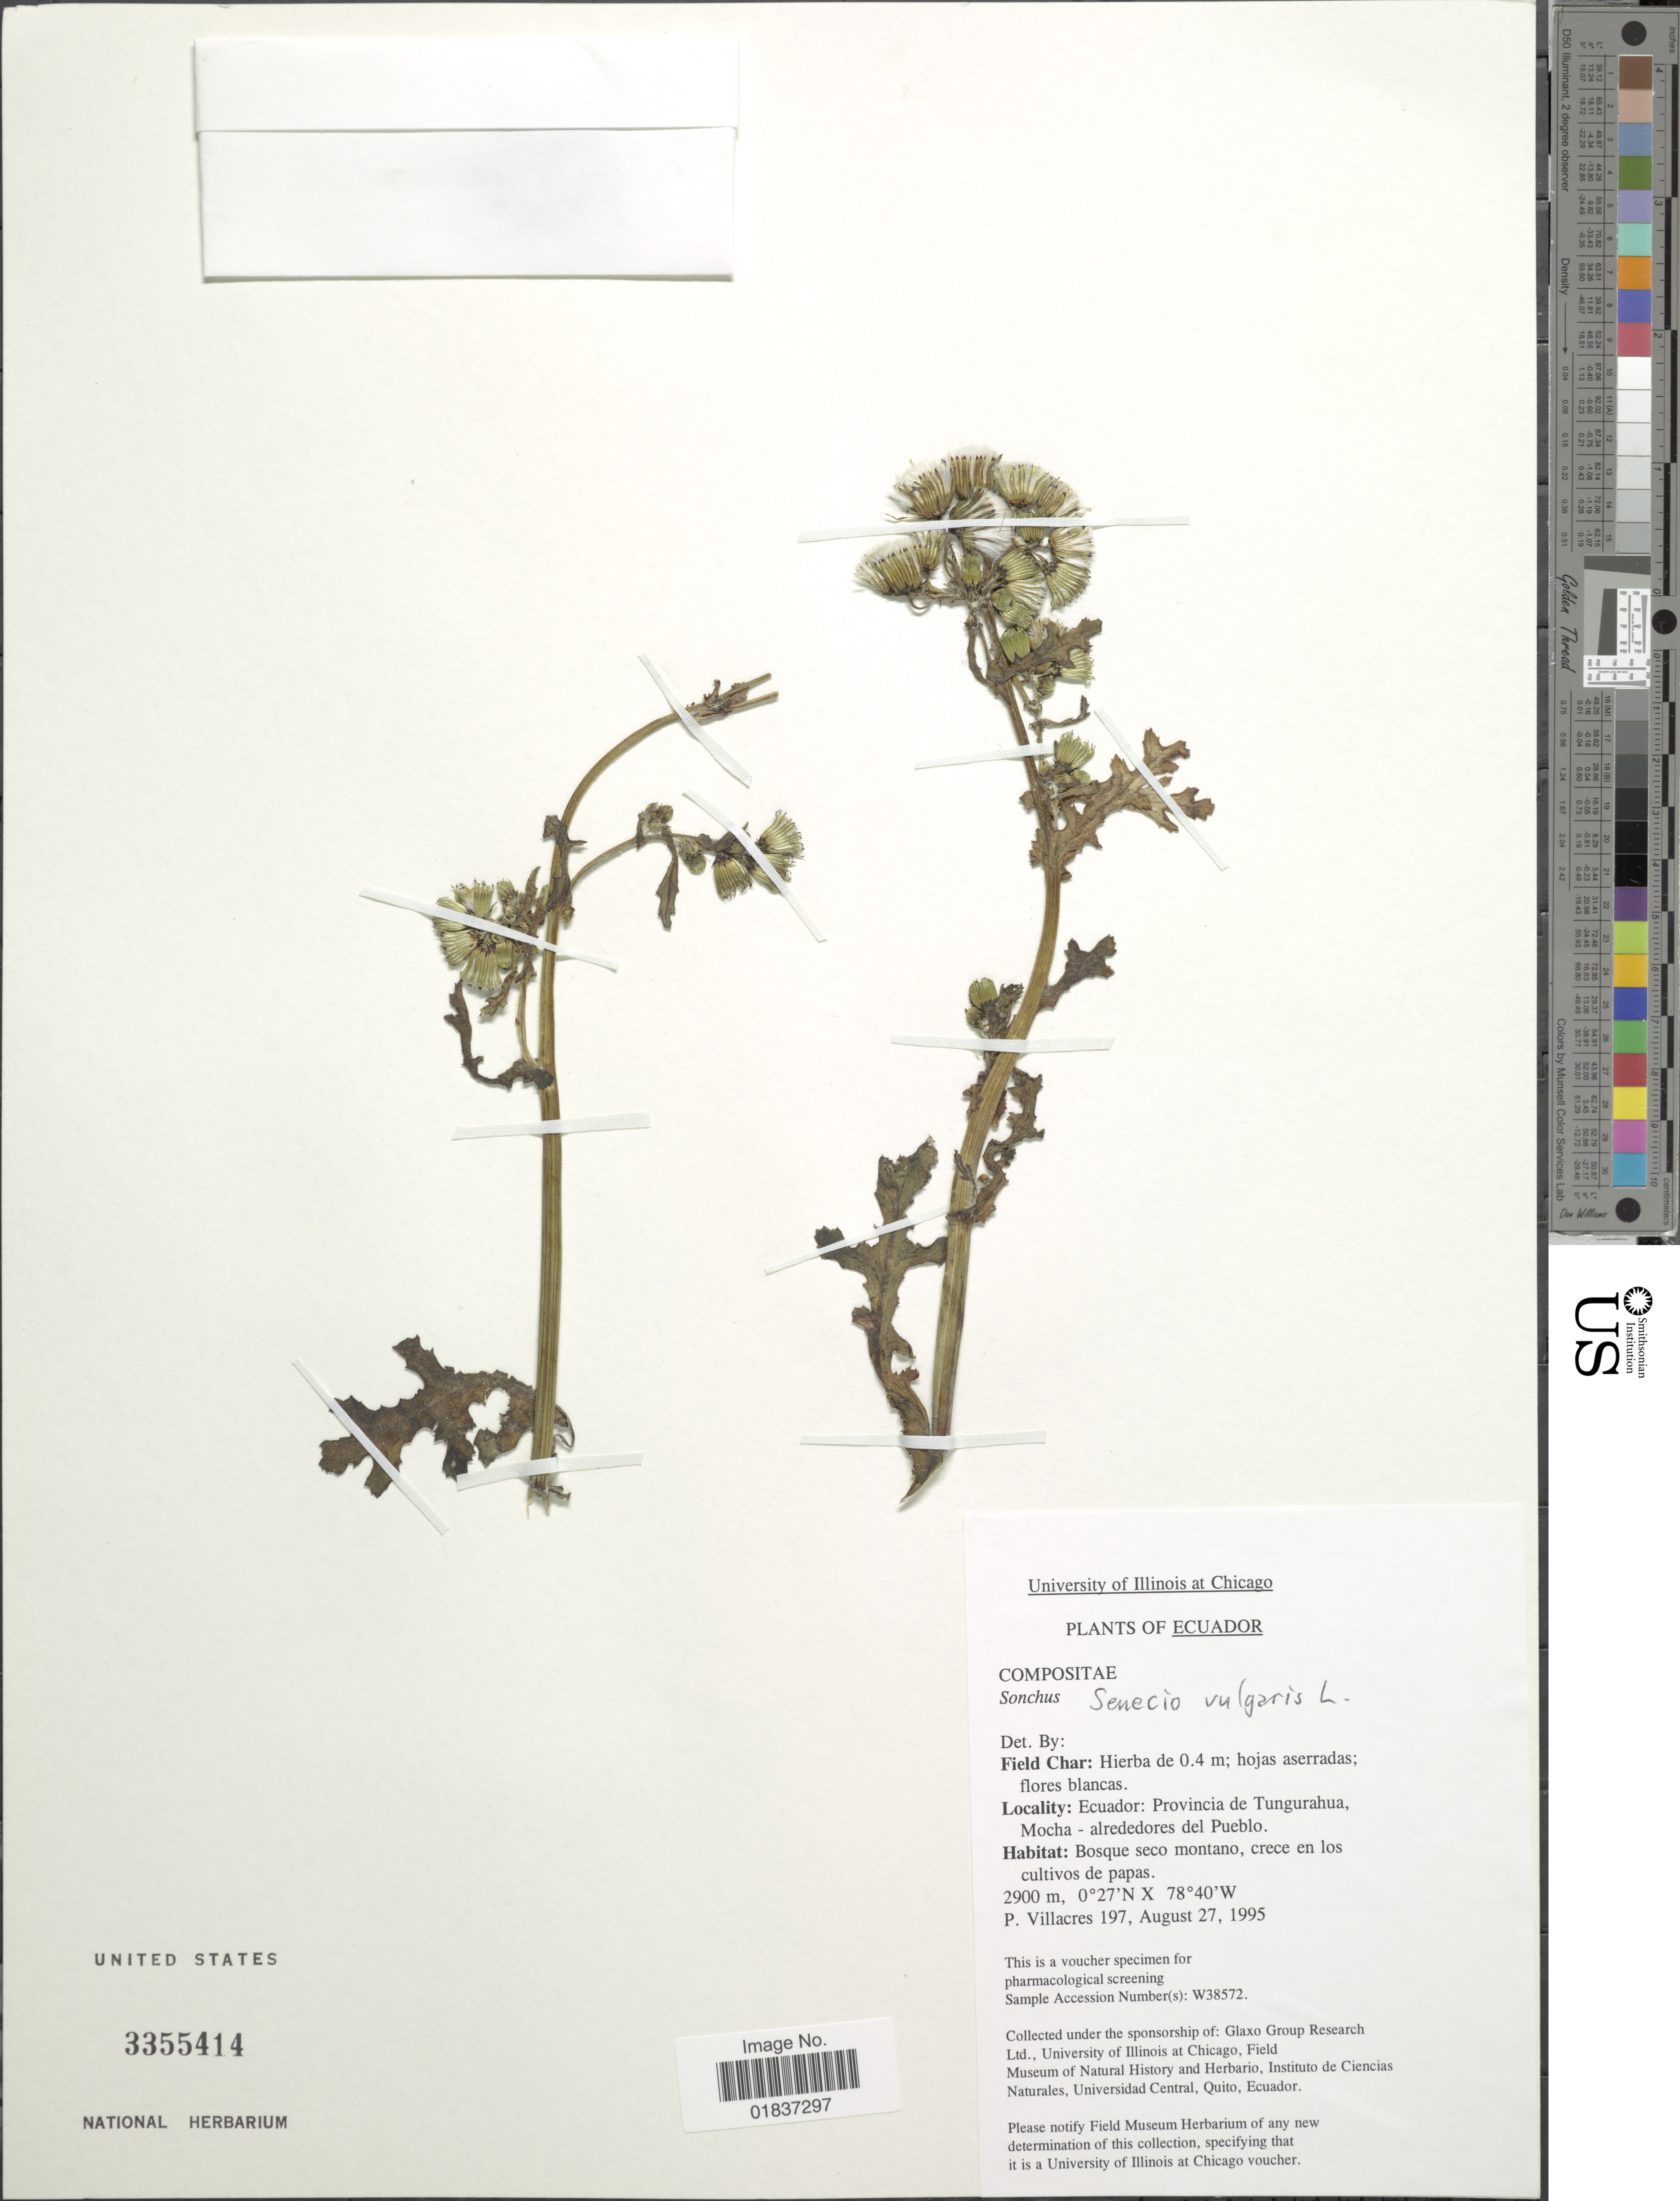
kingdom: Plantae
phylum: Tracheophyta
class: Magnoliopsida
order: Asterales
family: Asteraceae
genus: Senecio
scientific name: Senecio vulgaris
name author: L.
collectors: P. Villacres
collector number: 197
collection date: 1995-08-27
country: Ecuador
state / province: Tungurahua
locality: Provincia de Tungurahua, Mocha- alrededores del Pueblo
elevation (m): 2900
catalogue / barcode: US 3355414